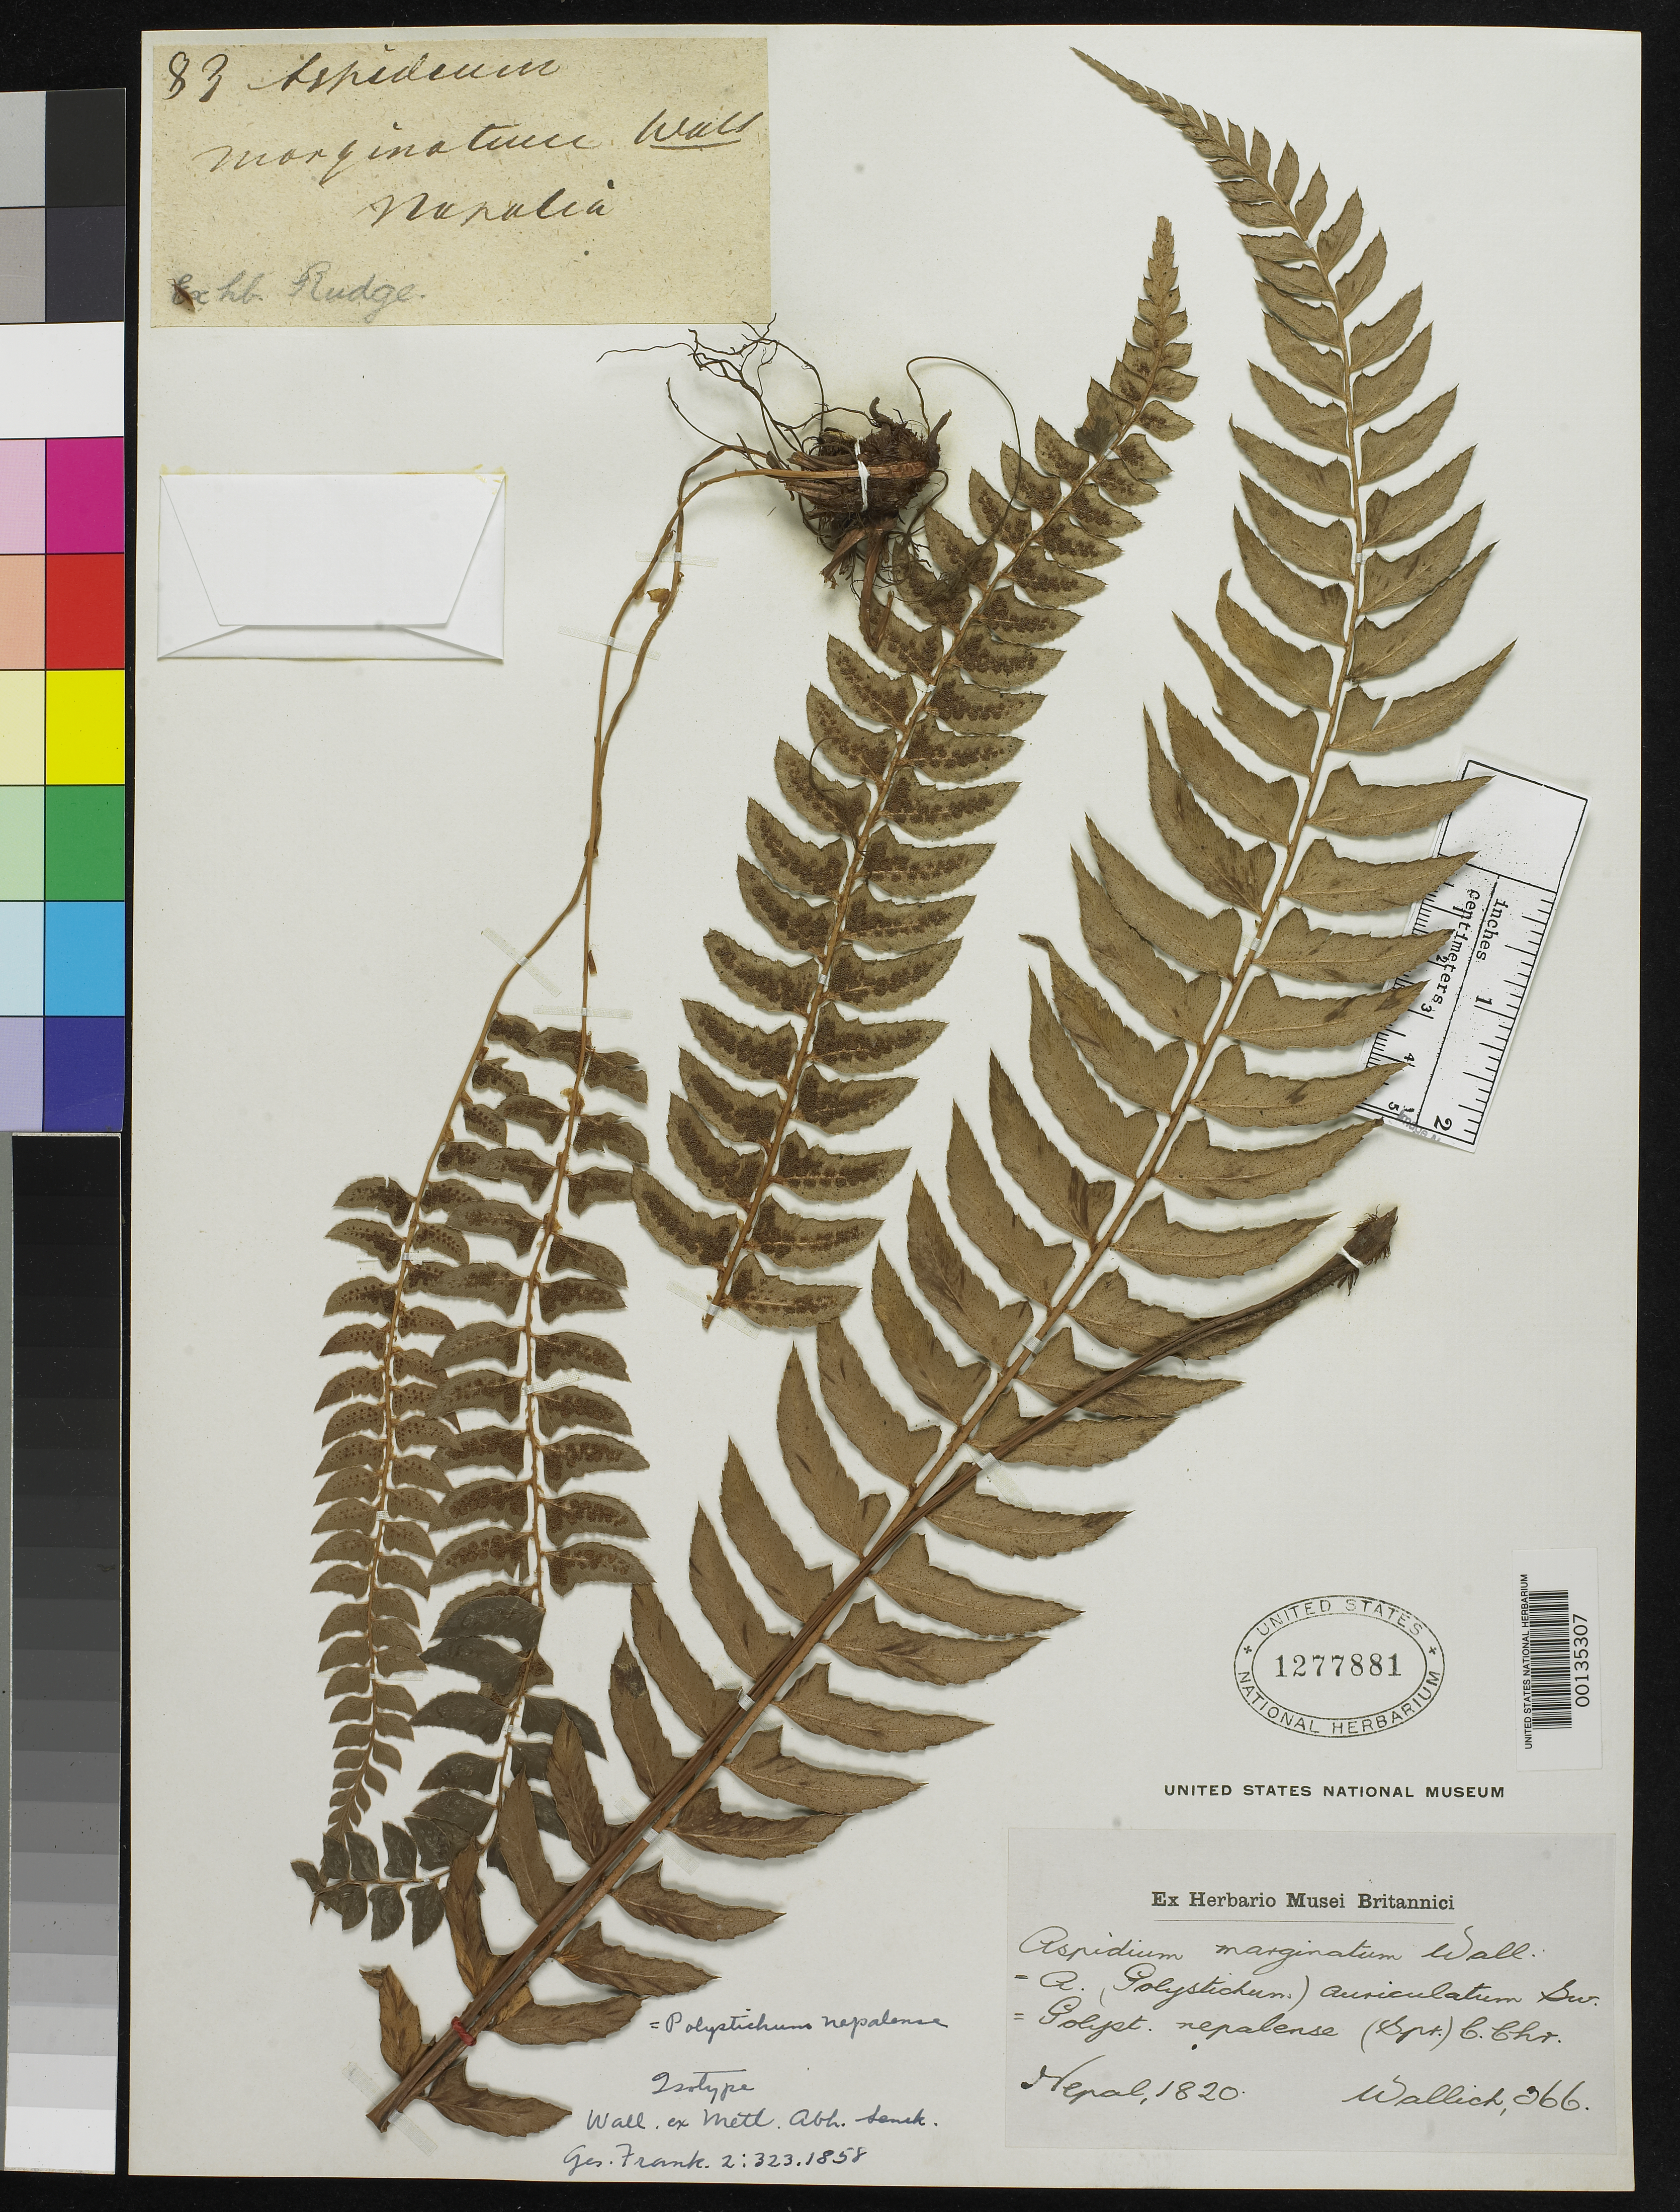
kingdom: Plantae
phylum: Tracheophyta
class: Polypodiopsida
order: Polypodiales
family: Tectariaceae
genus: Aspidium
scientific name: Aspidium marginatum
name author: Wall. ex Mett.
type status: Type Collection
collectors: N. Wallich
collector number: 366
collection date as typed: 1820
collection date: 1820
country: Nepal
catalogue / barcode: US 1277881